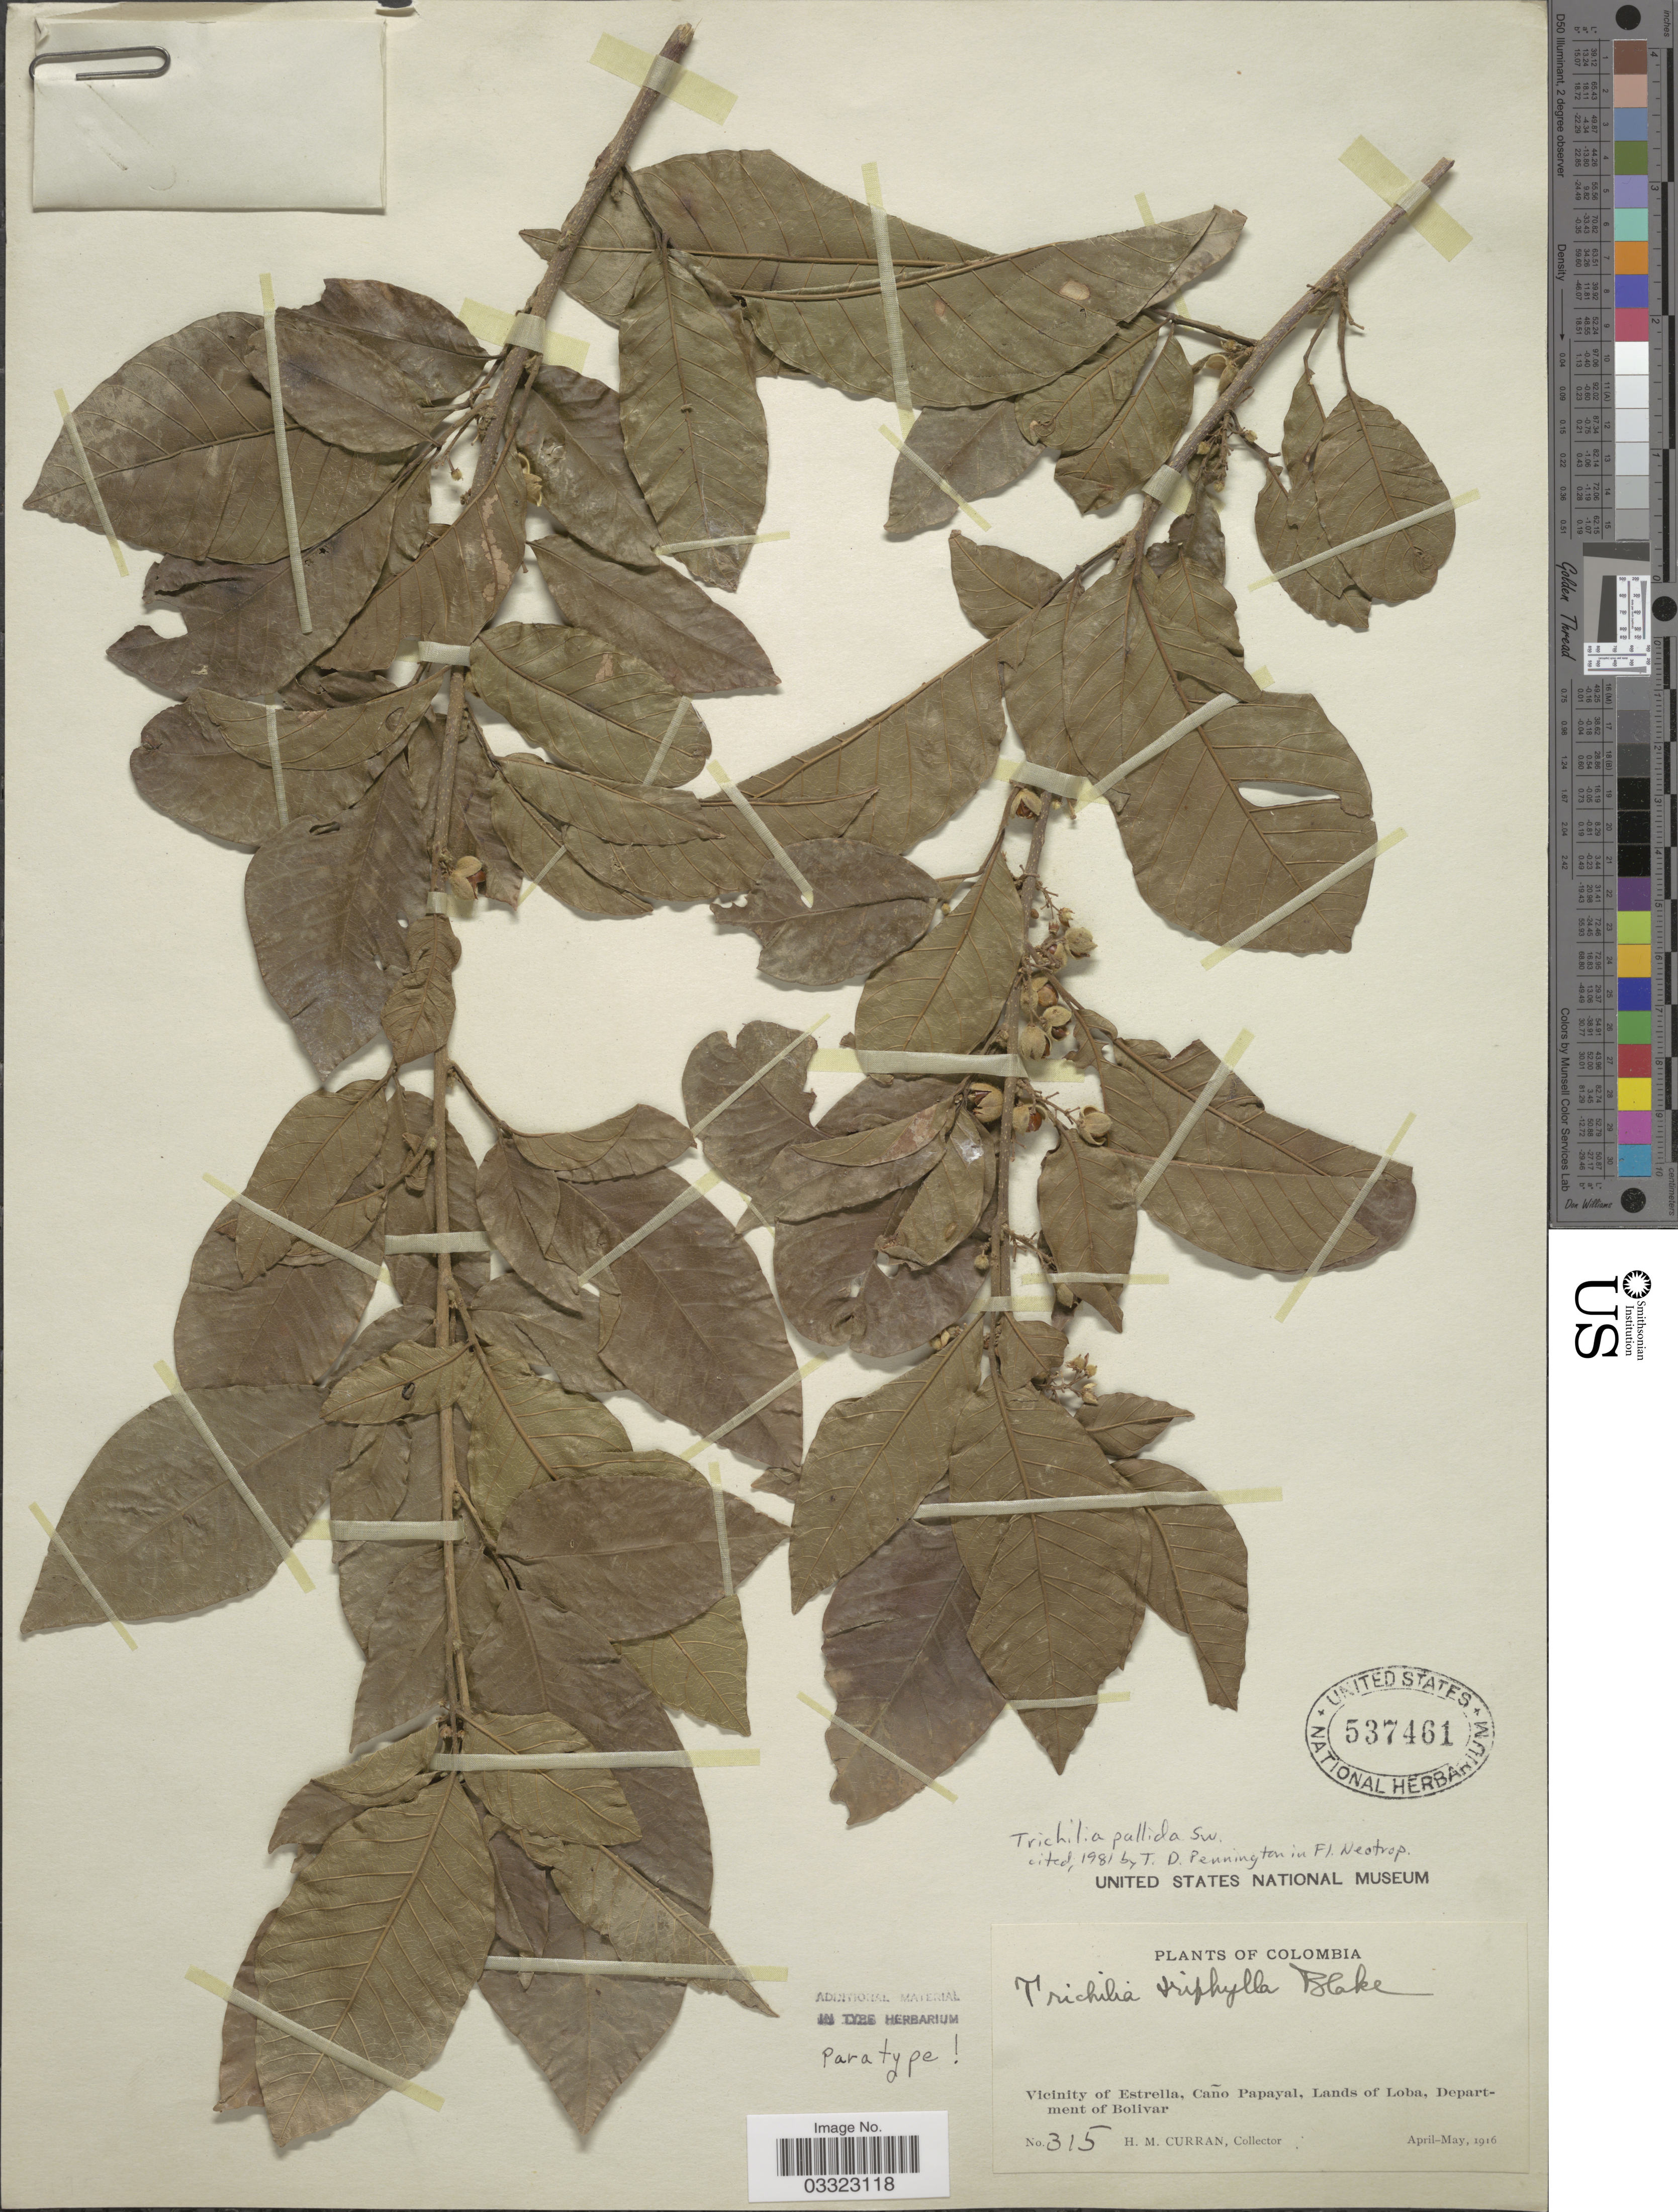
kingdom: Plantae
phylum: Tracheophyta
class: Magnoliopsida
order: Sapindales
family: Meliaceae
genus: Trichilia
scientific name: Trichilia pallida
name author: Sw.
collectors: H. M. Curran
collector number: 315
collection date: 1916-04/1916-05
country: Colombia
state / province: Bolívar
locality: Vicinity of Estrella, Caño Papayal, Lands of Loba, Departamento of Bolivar.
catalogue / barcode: US 537461